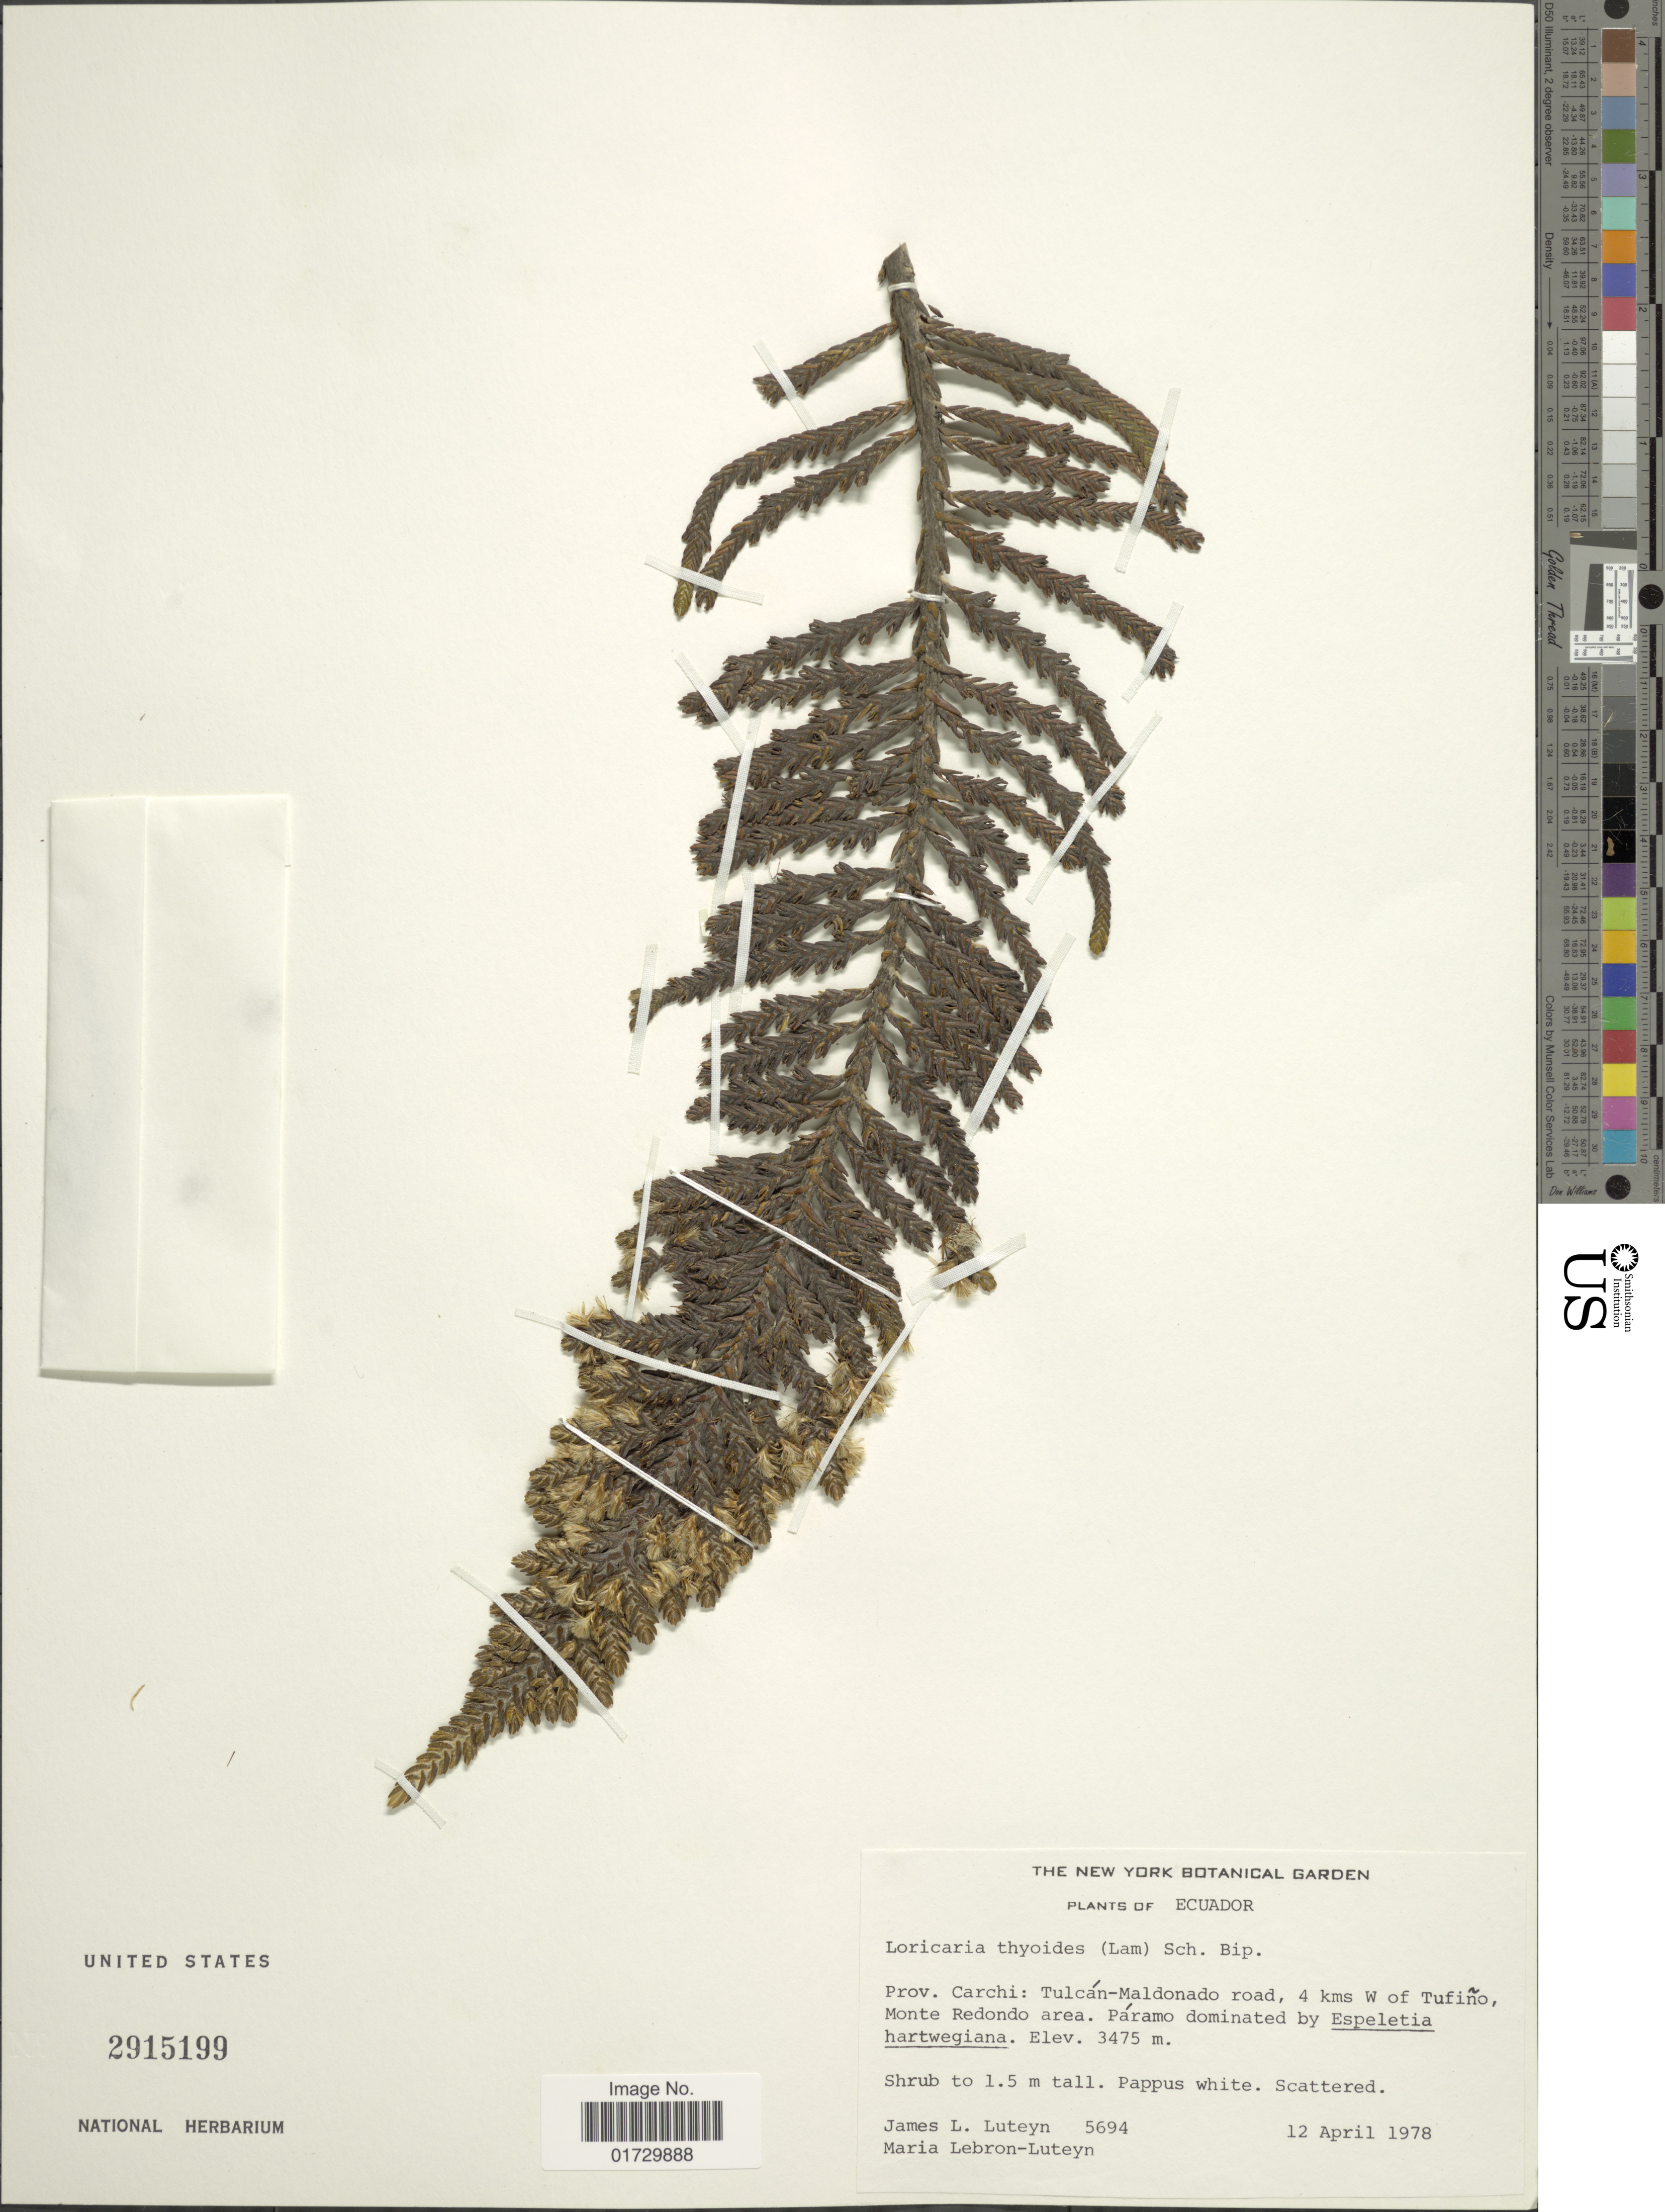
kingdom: Plantae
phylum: Tracheophyta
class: Magnoliopsida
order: Asterales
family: Asteraceae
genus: Loricaria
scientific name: Loricaria thuyoides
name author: (Lam.) Sch. Bip.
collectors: J. L. Luteyn & M. L. Lebrón-Luteyn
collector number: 5694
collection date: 1978-04-12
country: Ecuador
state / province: Carchi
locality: Tulcan-Maldonado road, 4 kms W of Tufino, Monte Redondo area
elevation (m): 3475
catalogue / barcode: US 2915199